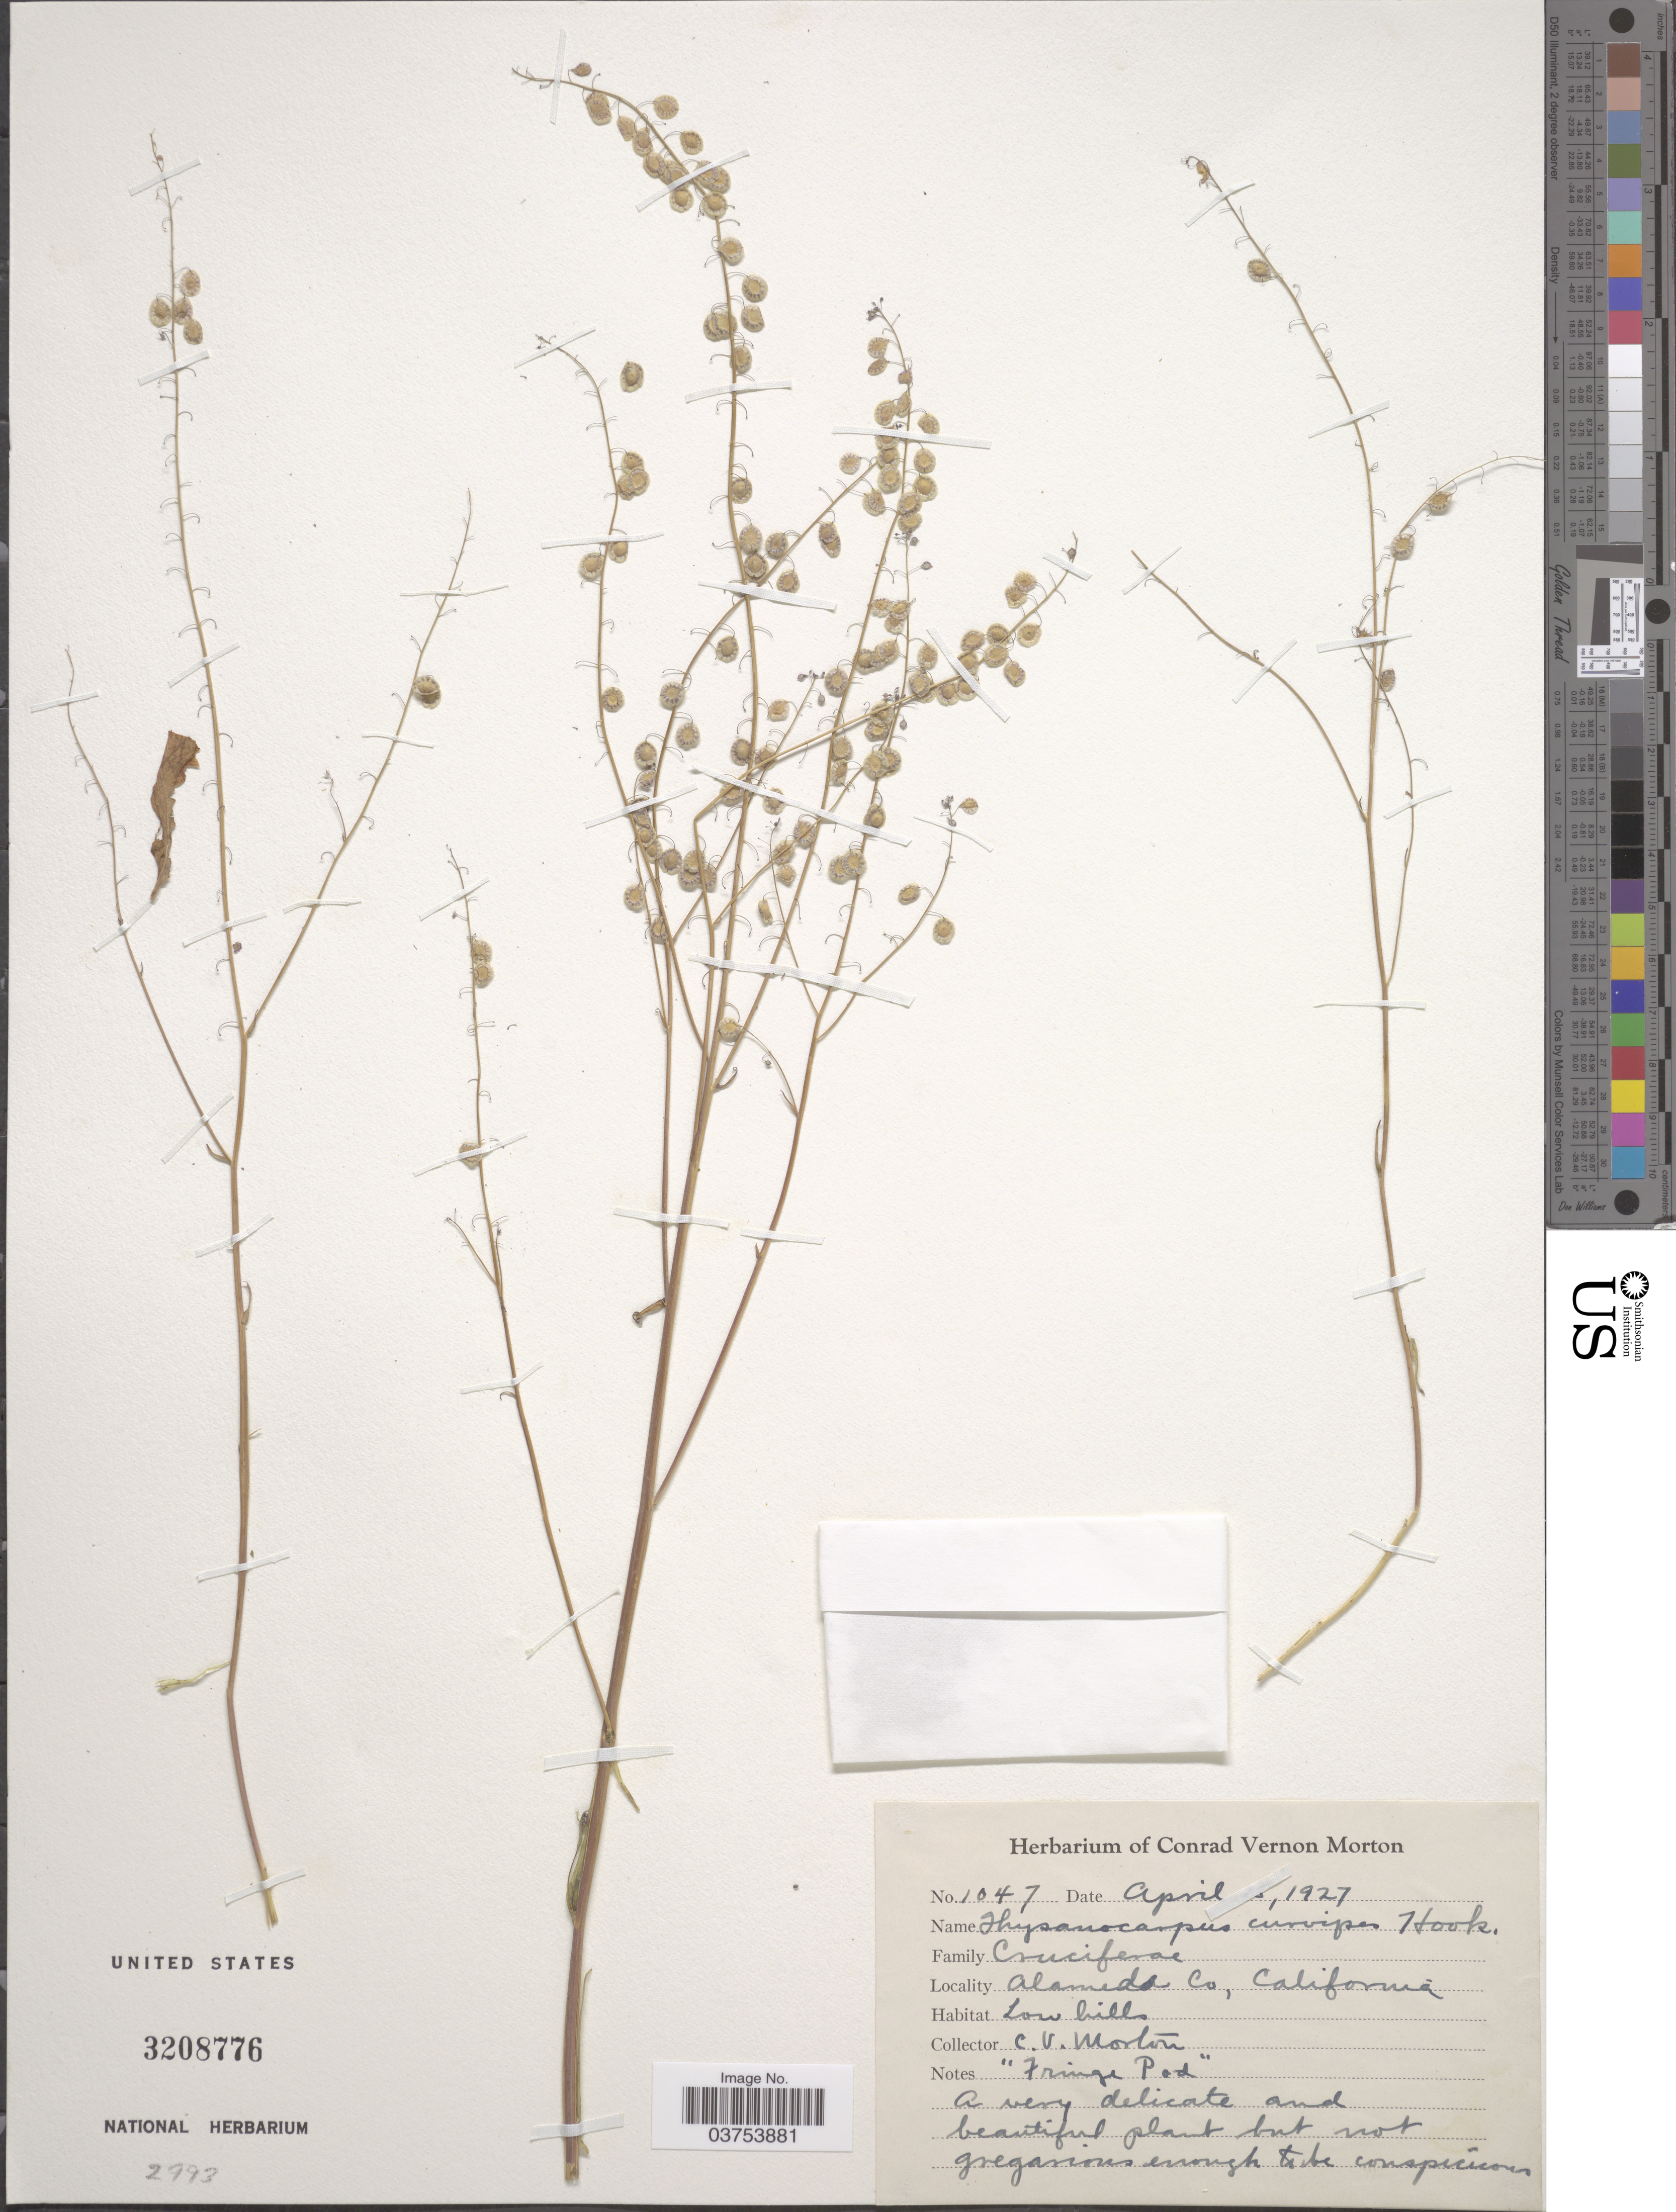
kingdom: Plantae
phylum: Tracheophyta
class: Magnoliopsida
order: Brassicales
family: Brassicaceae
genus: Thysanocarpus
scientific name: Thysanocarpus curvipes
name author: Hook.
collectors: C. V. Morton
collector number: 1047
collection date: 1927-04-15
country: United States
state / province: California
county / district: Alameda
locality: Alameda Co.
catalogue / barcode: US 3208776